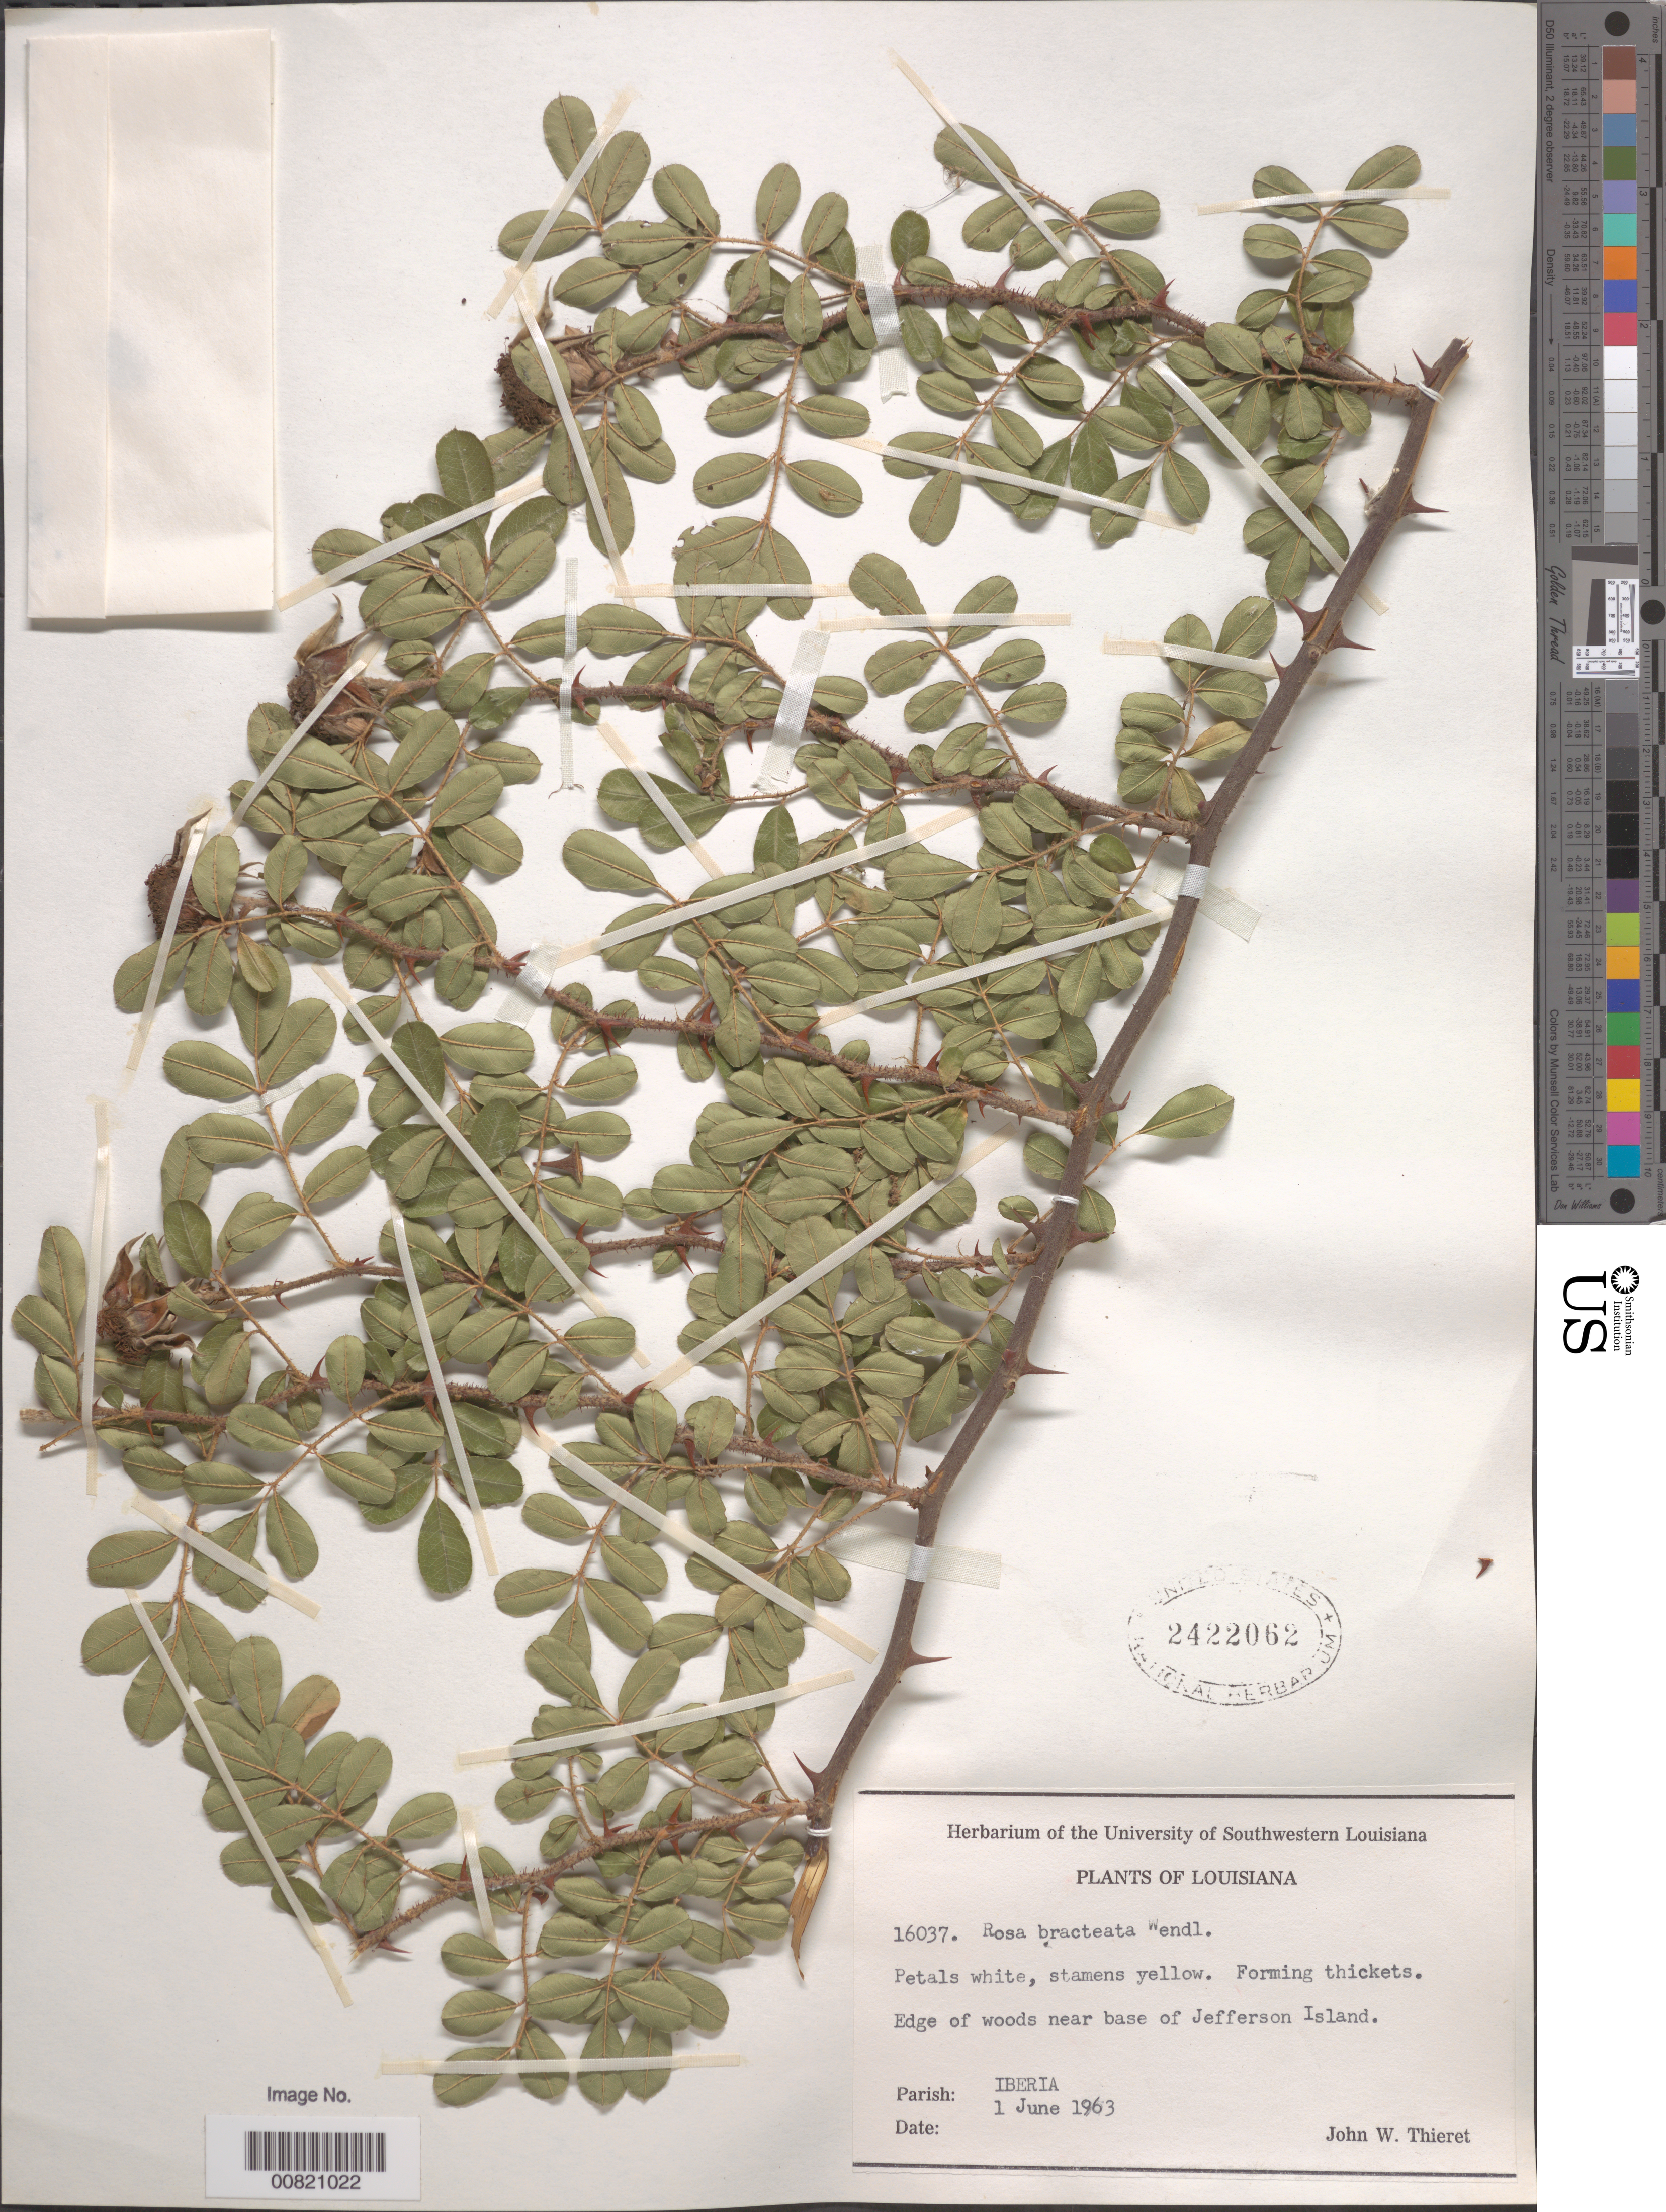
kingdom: Plantae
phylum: Tracheophyta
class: Magnoliopsida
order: Rosales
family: Rosaceae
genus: Rosa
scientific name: Rosa bracteata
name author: J.C. Wendl.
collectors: J. W. Thieret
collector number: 16037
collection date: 1963-06-01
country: United States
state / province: Louisiana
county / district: Iberia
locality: Edge of woods near base of Jefferson Island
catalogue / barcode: US 2422062